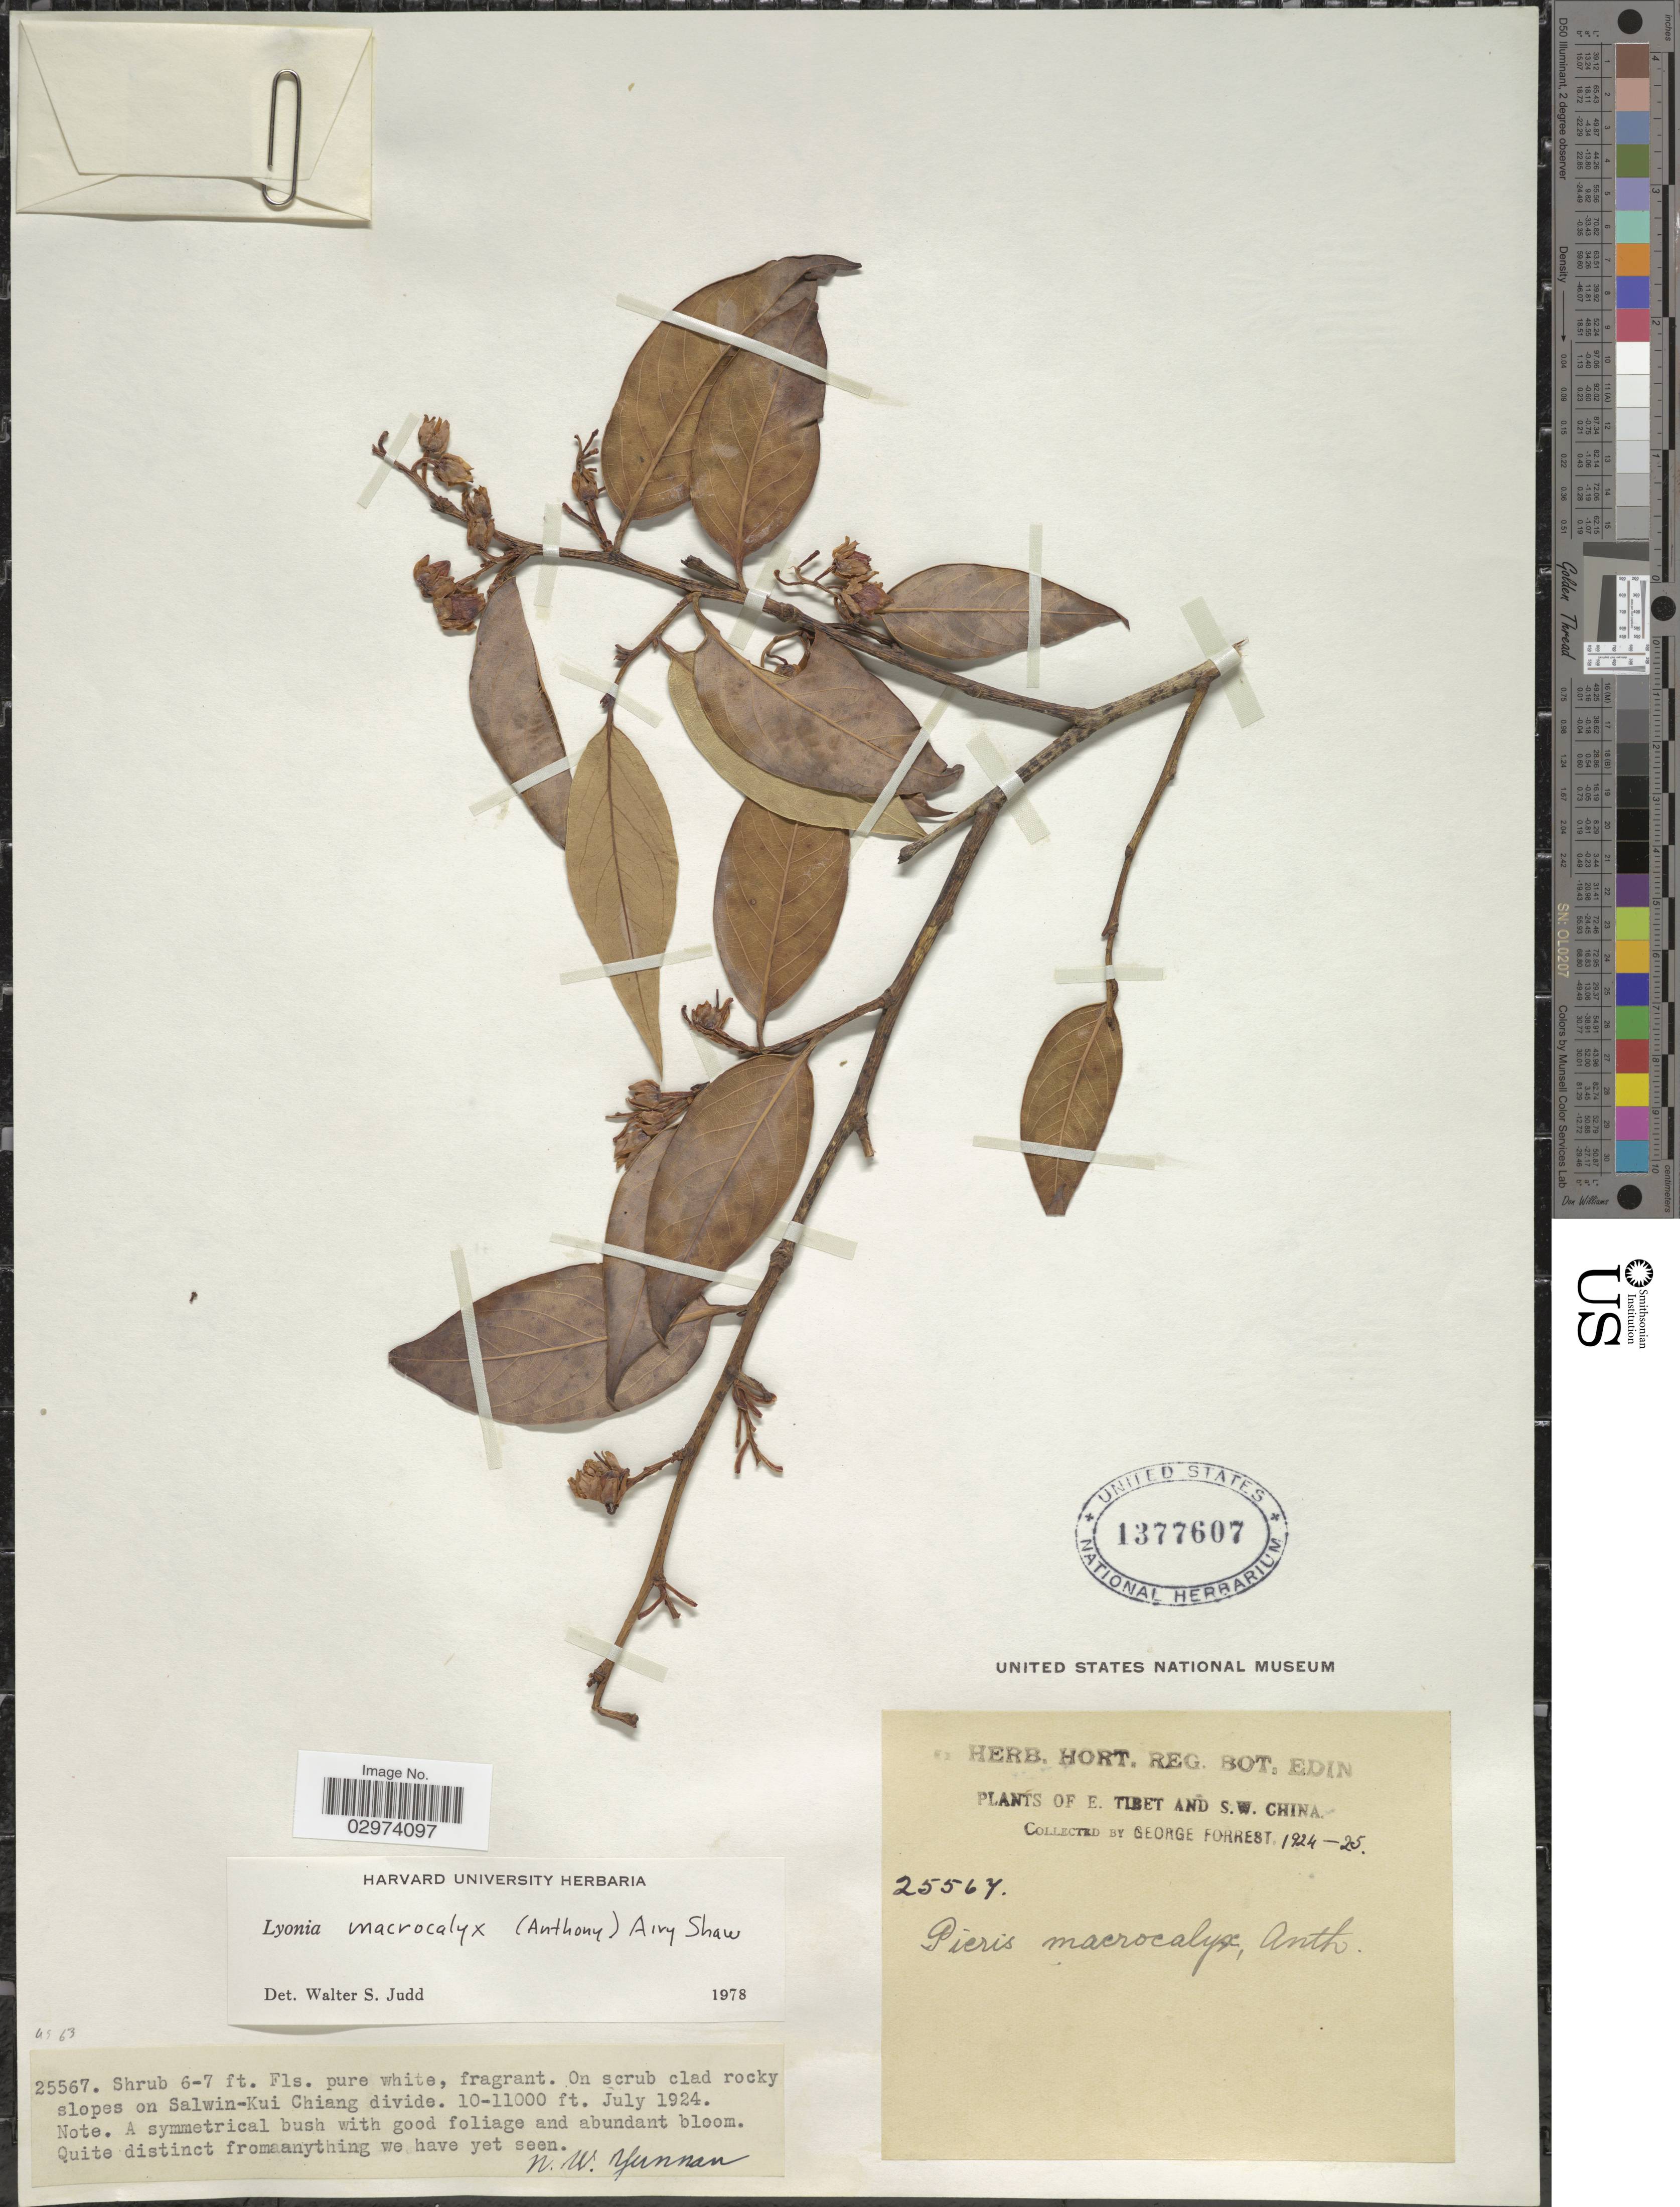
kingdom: Plantae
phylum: Tracheophyta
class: Magnoliopsida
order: Ericales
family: Ericaceae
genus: Lyonia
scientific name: Lyonia macrocalyx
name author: (J. Anthony) Airy Shaw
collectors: G. Forrest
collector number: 25567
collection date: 1924-07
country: China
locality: E. Tibet and S.W. China. On scrub clad rocky slopes on Salwin-Kui Chiang divide.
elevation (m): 3048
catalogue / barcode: US 1377607